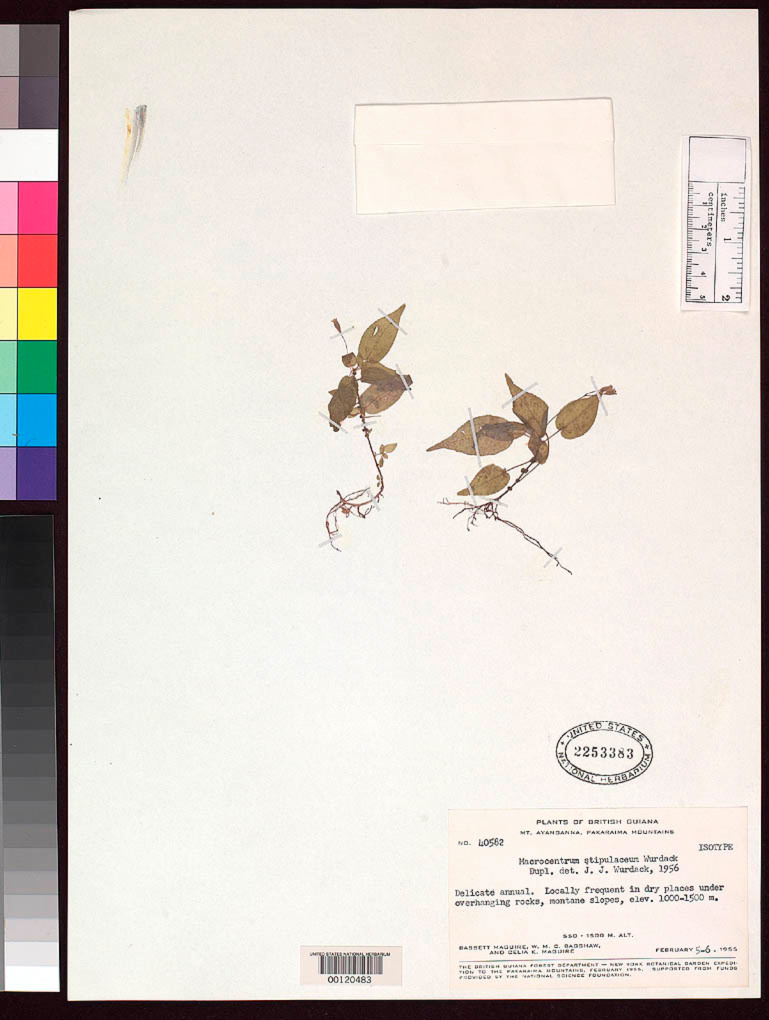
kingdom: Plantae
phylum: Tracheophyta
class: Magnoliopsida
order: Myrtales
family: Melastomataceae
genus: Macrocentrum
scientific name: Macrocentrum stipulaceum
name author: Wurdack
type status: Isotype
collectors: B. Maguire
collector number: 40582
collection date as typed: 05 Feb 1955 to 06 Feb 1955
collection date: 1955-02-05/1955-02-06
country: Guyana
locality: Mt. Ayanganna, Pakaraima Mts..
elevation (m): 1000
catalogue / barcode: US 2253383